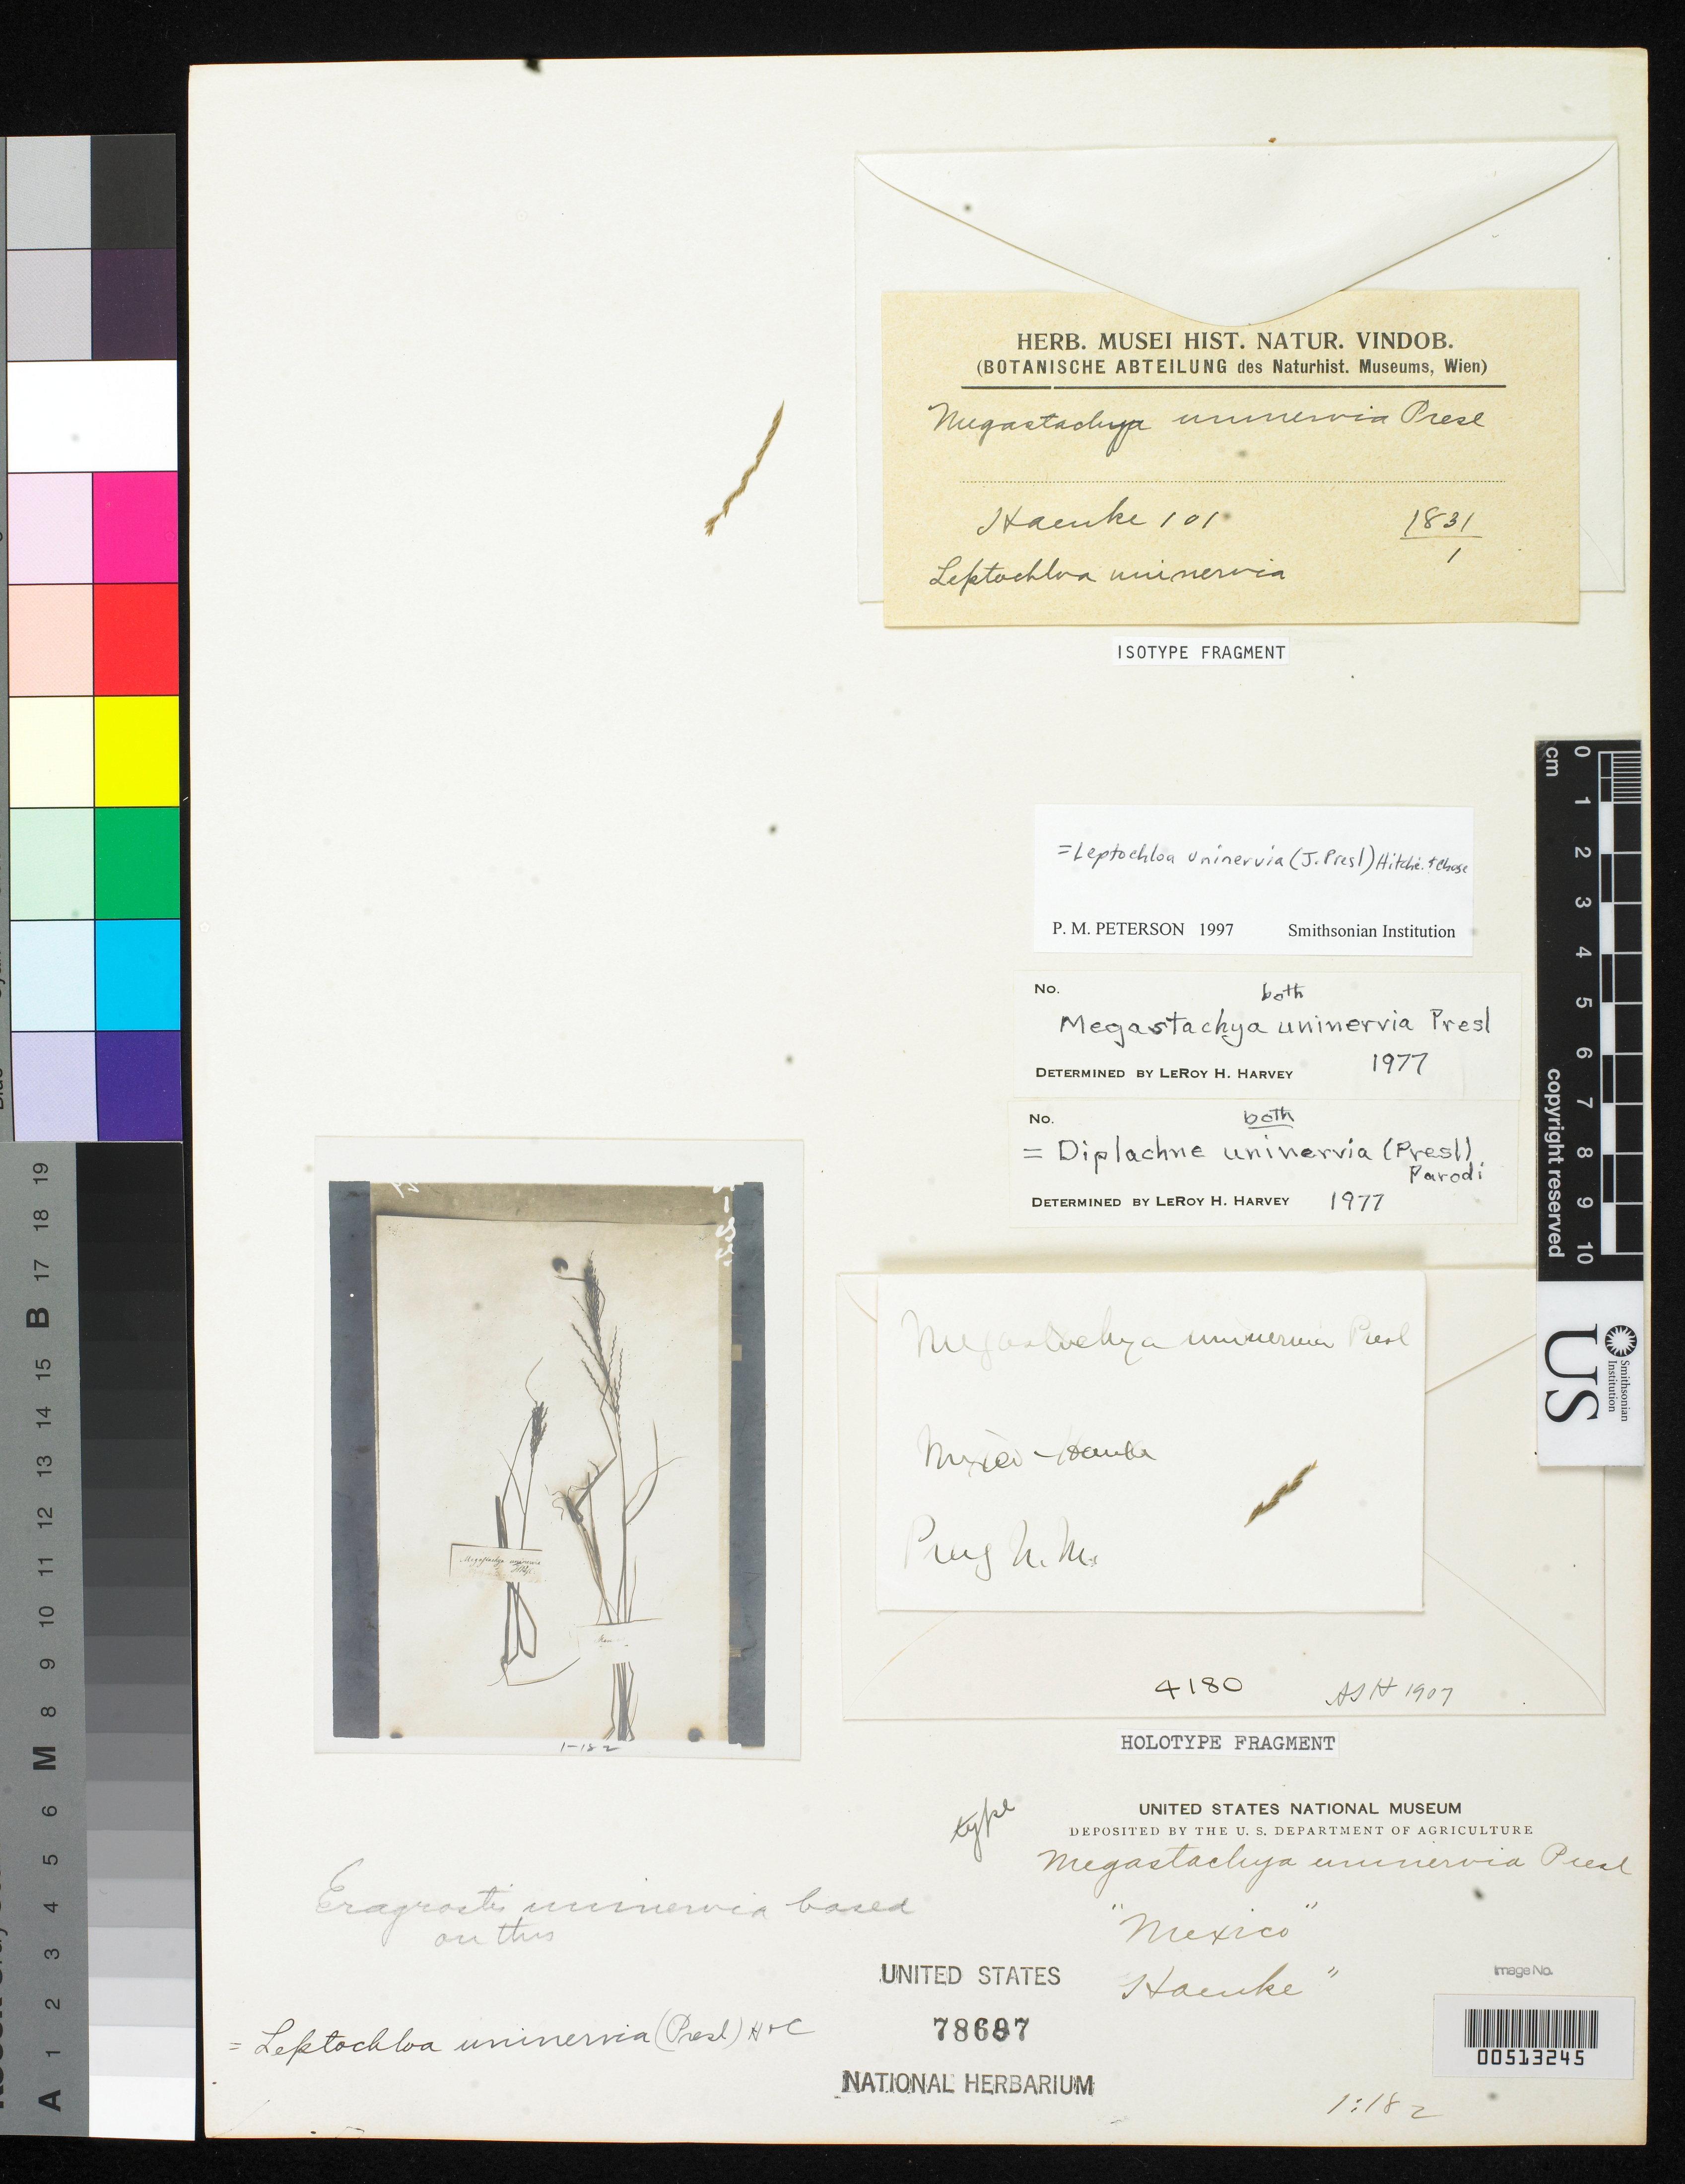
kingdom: Plantae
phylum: Tracheophyta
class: Liliopsida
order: Poales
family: Poaceae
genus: Megastachya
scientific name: Megastachya uninervia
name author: J. Presl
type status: Type Fragment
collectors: T. P. X. Haenke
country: Mexico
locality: E of Monserrat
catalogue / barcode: US 78697